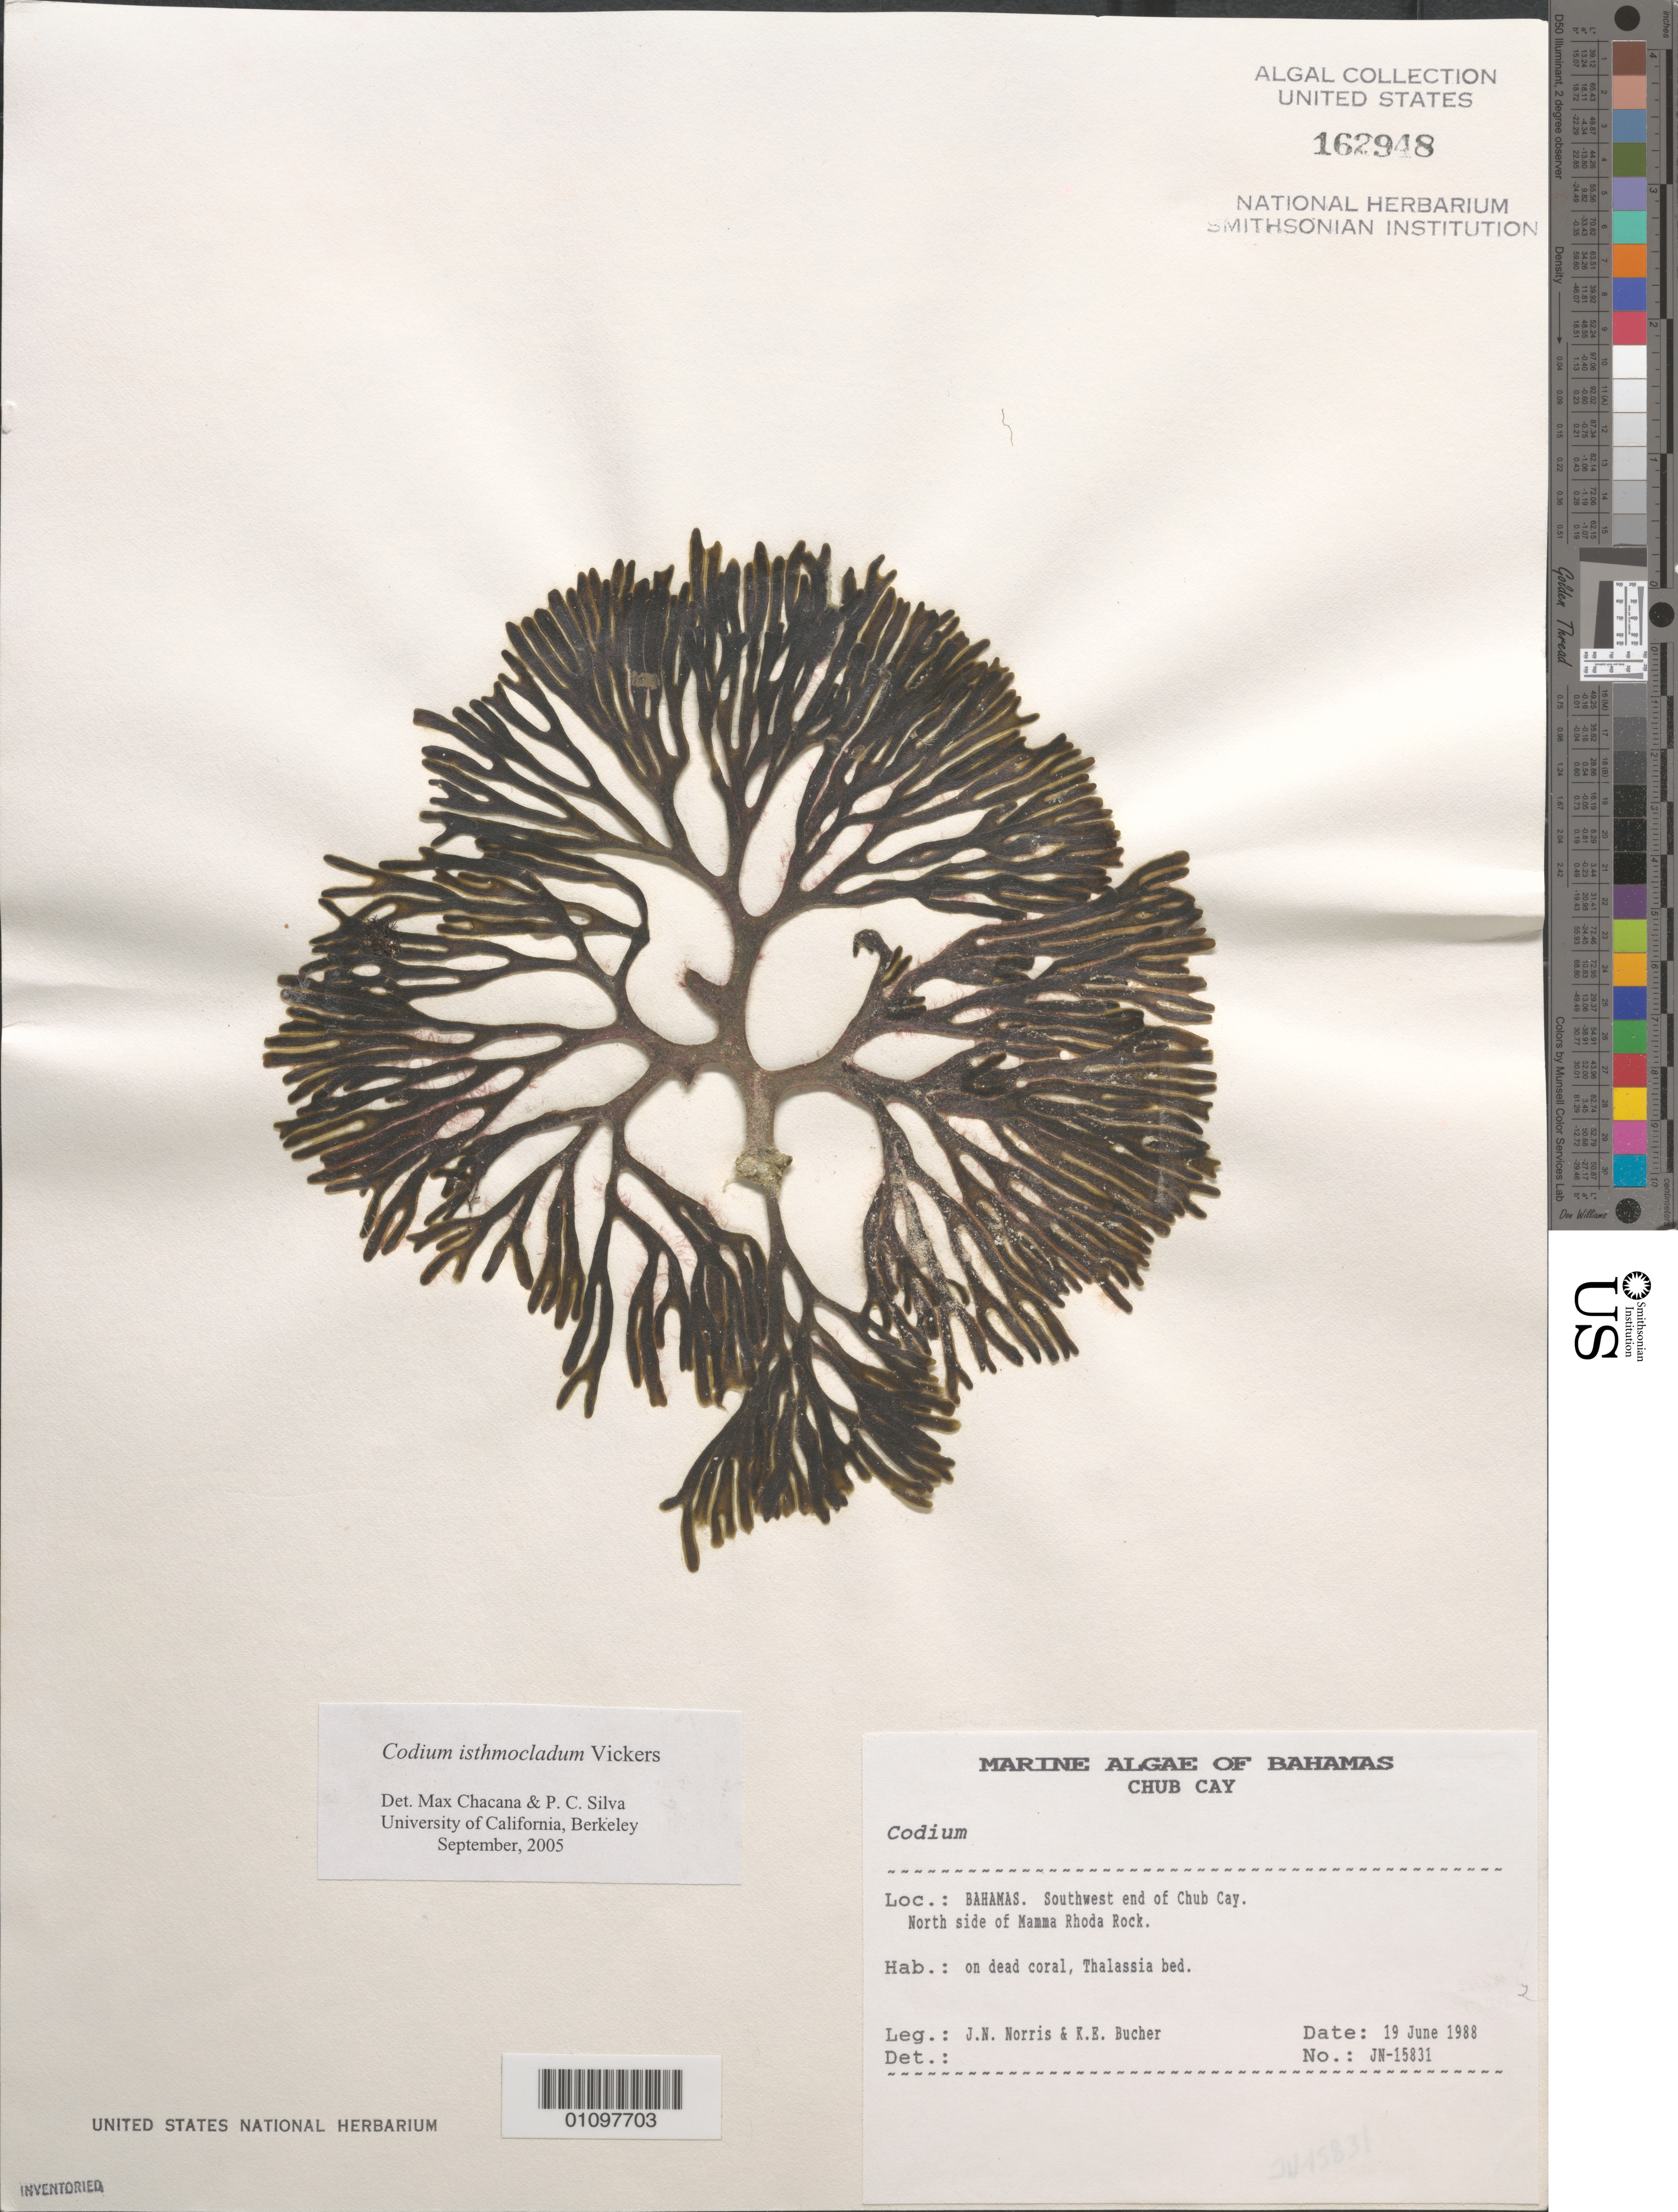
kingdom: Plantae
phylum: Chlorophyta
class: Ulvophyceae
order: Bryopsidales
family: Codiaceae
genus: Codium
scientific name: Codium isthmocladum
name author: Vickers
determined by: Chacana, M. E.; Silva, P. C.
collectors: J. N. Norris & K. E. Bucher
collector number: JN-15831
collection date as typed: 19 Jun 1988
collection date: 1988-06-19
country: Bahamas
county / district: Berry Islands District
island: Chub Cay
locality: North side of Mamma Rhoda Rock, southwest end of cay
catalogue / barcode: US 162948